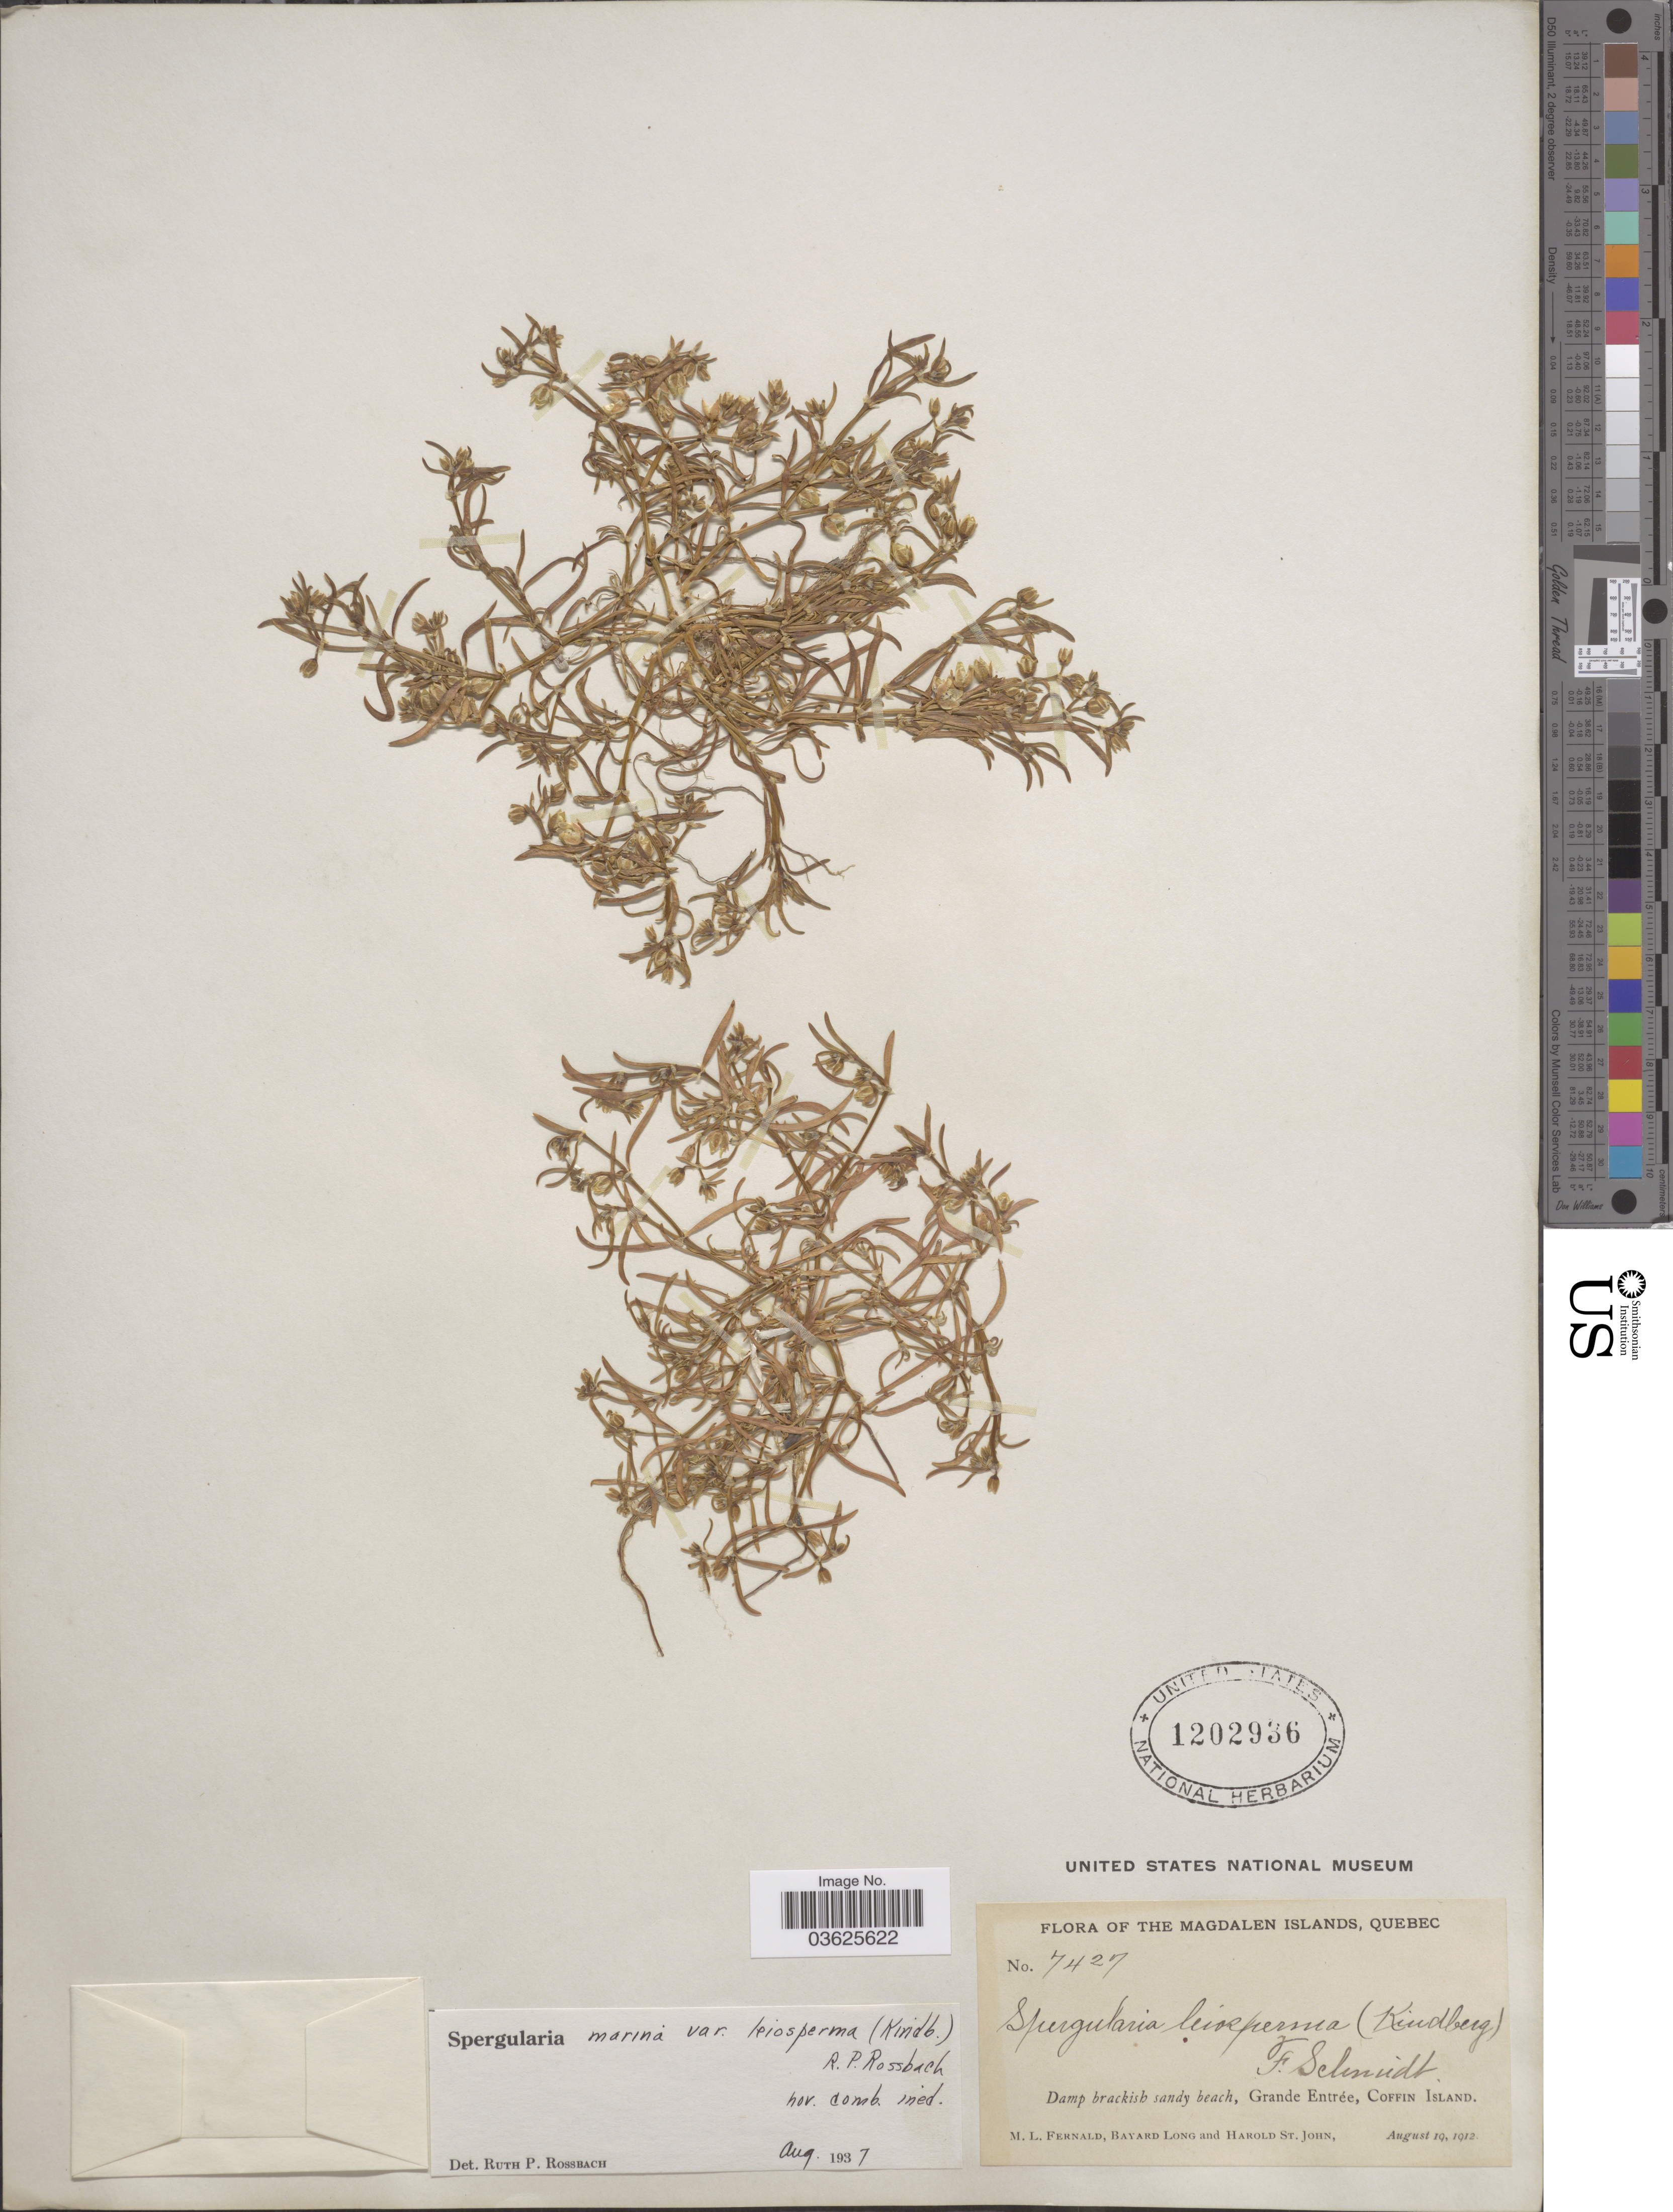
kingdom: Plantae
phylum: Tracheophyta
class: Magnoliopsida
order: Caryophyllales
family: Caryophyllaceae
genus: Spergularia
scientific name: Spergularia marina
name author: (L.) Griseb.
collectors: M. L. Fernald, B. Long & H. St. John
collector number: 7427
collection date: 1912-08-19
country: Canada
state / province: Quebec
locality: The Magdalen Islands. Grande Entrée, Coffin Island.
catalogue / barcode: US 1202936